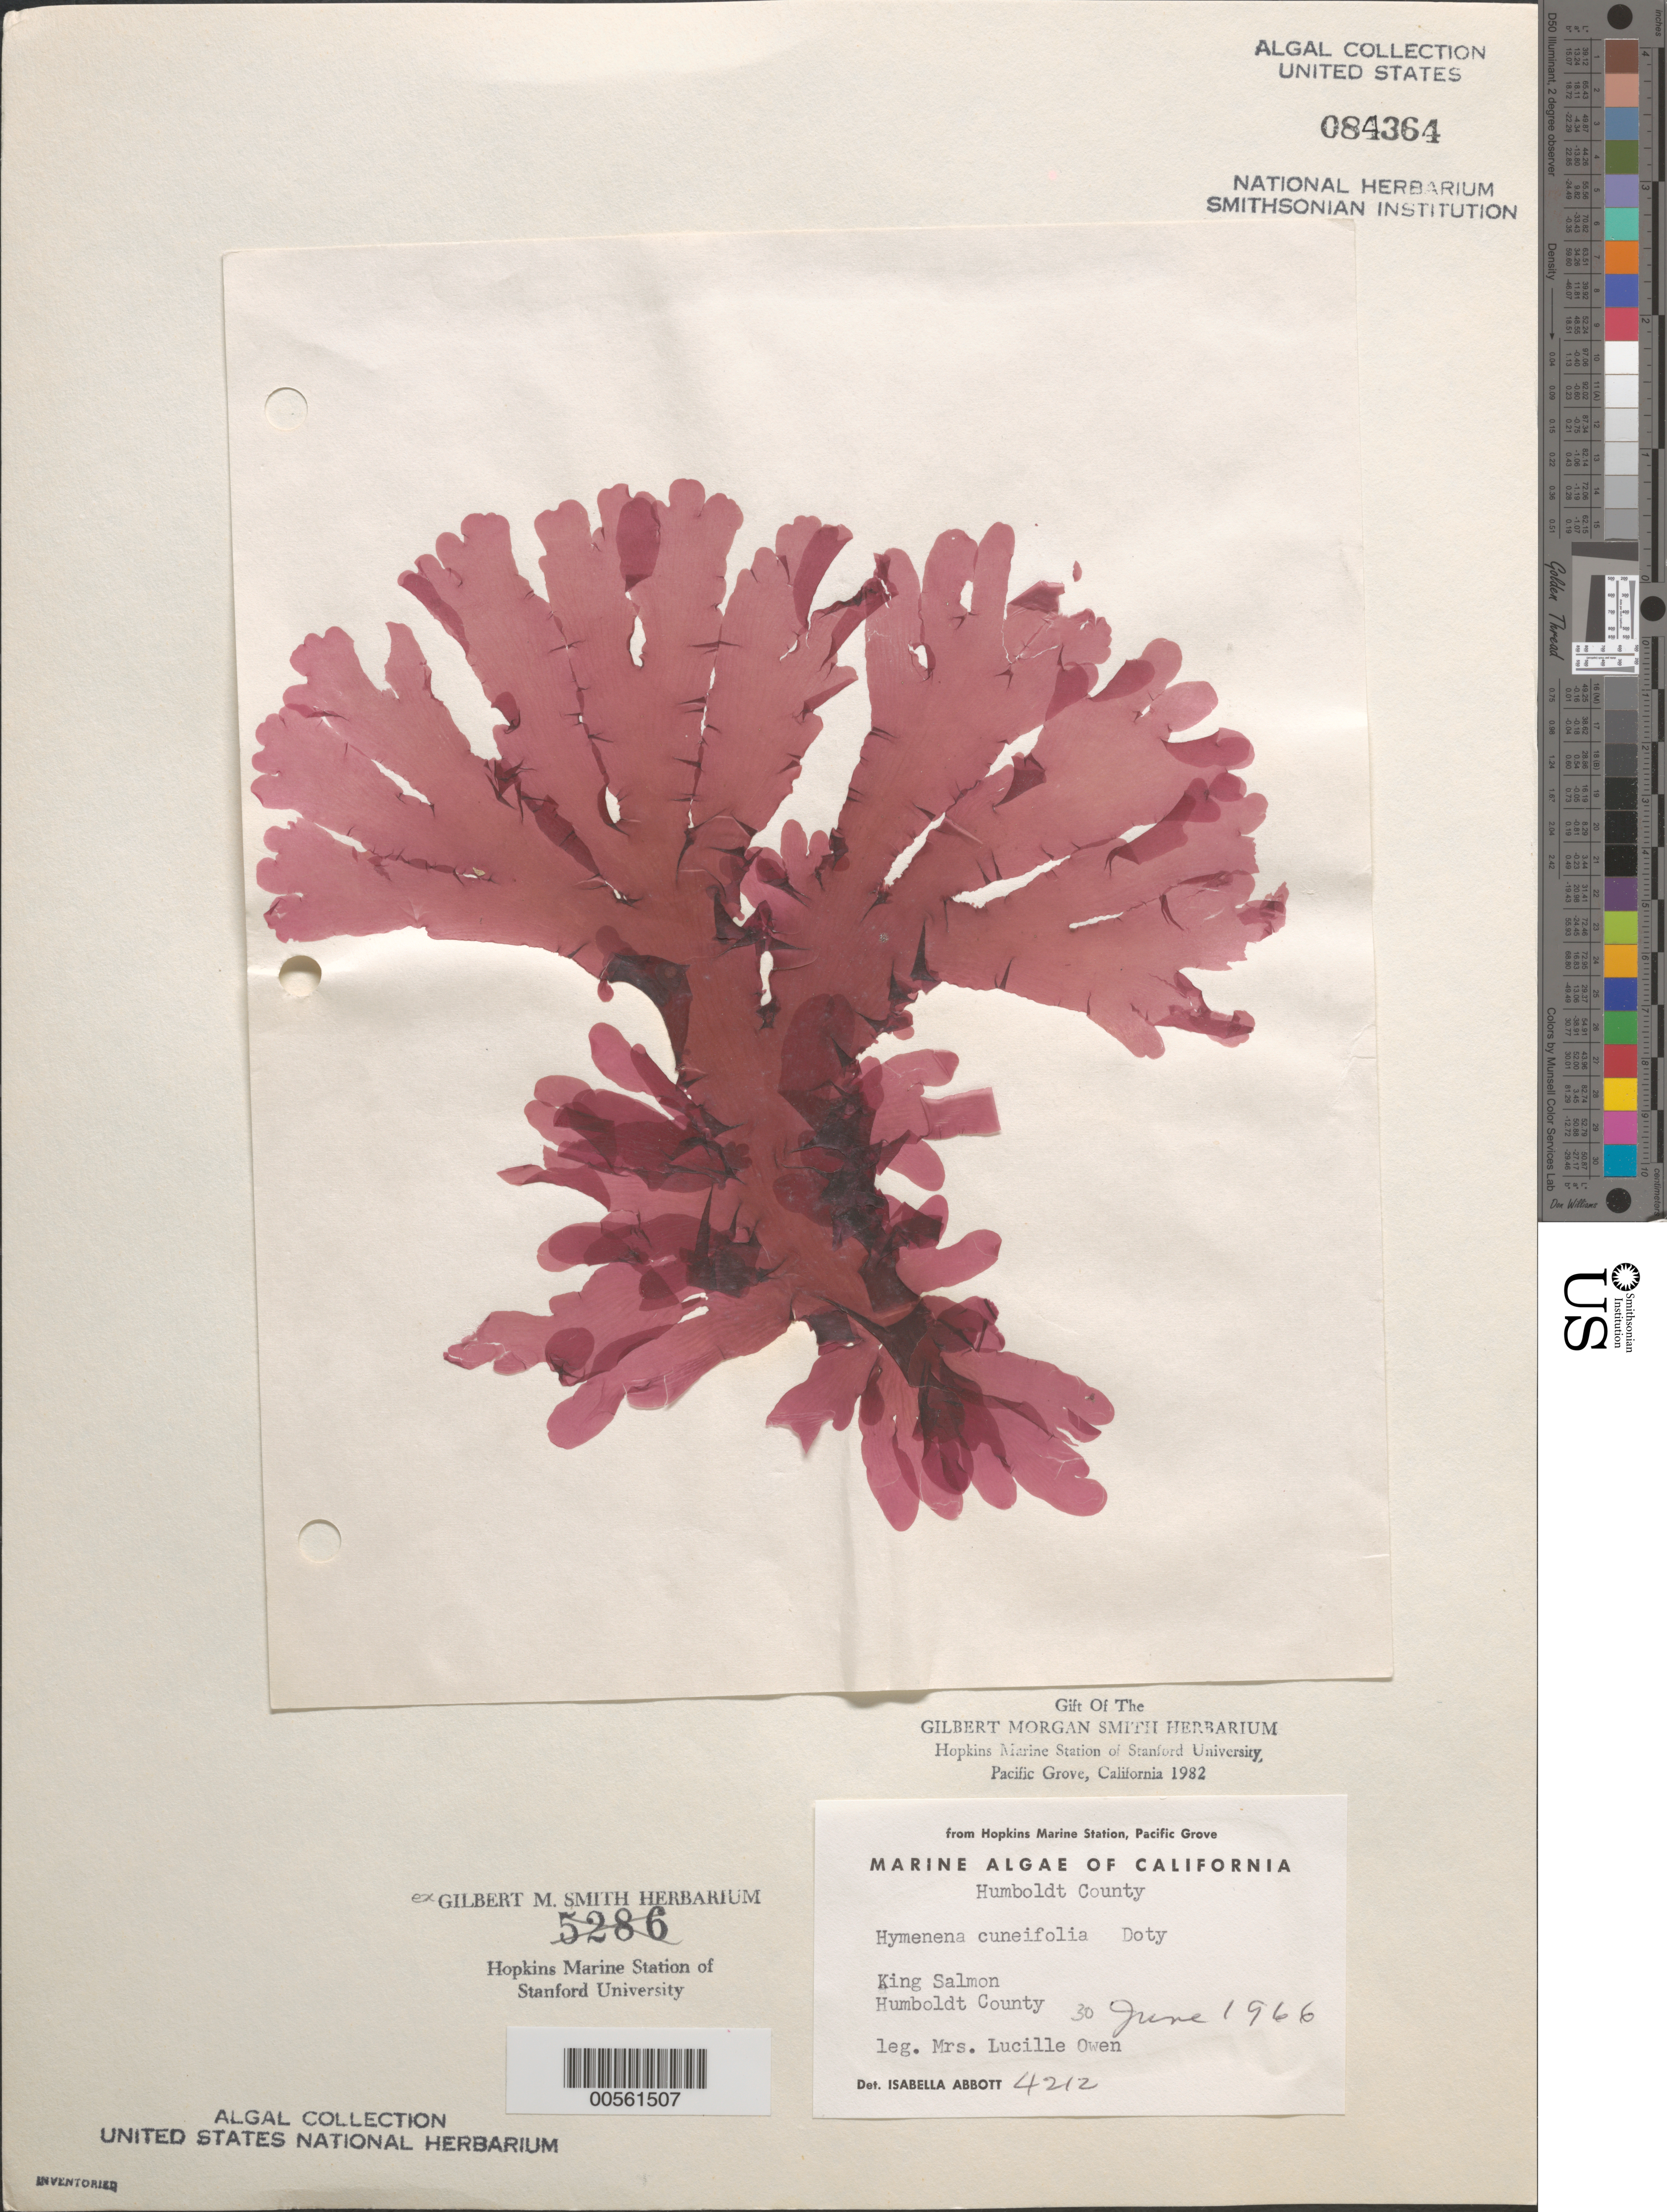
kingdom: Plantae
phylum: Rhodophyta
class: Florideophyceae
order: Ceramiales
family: Delesseriaceae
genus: Hymenena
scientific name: Hymenena cuneifolia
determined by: Abbott, Isabella A.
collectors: L. Owen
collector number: IAA 4212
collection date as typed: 30 Jun 1966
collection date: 1966-06-30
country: United States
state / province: California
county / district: Humboldt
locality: King Salmon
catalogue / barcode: US 84364